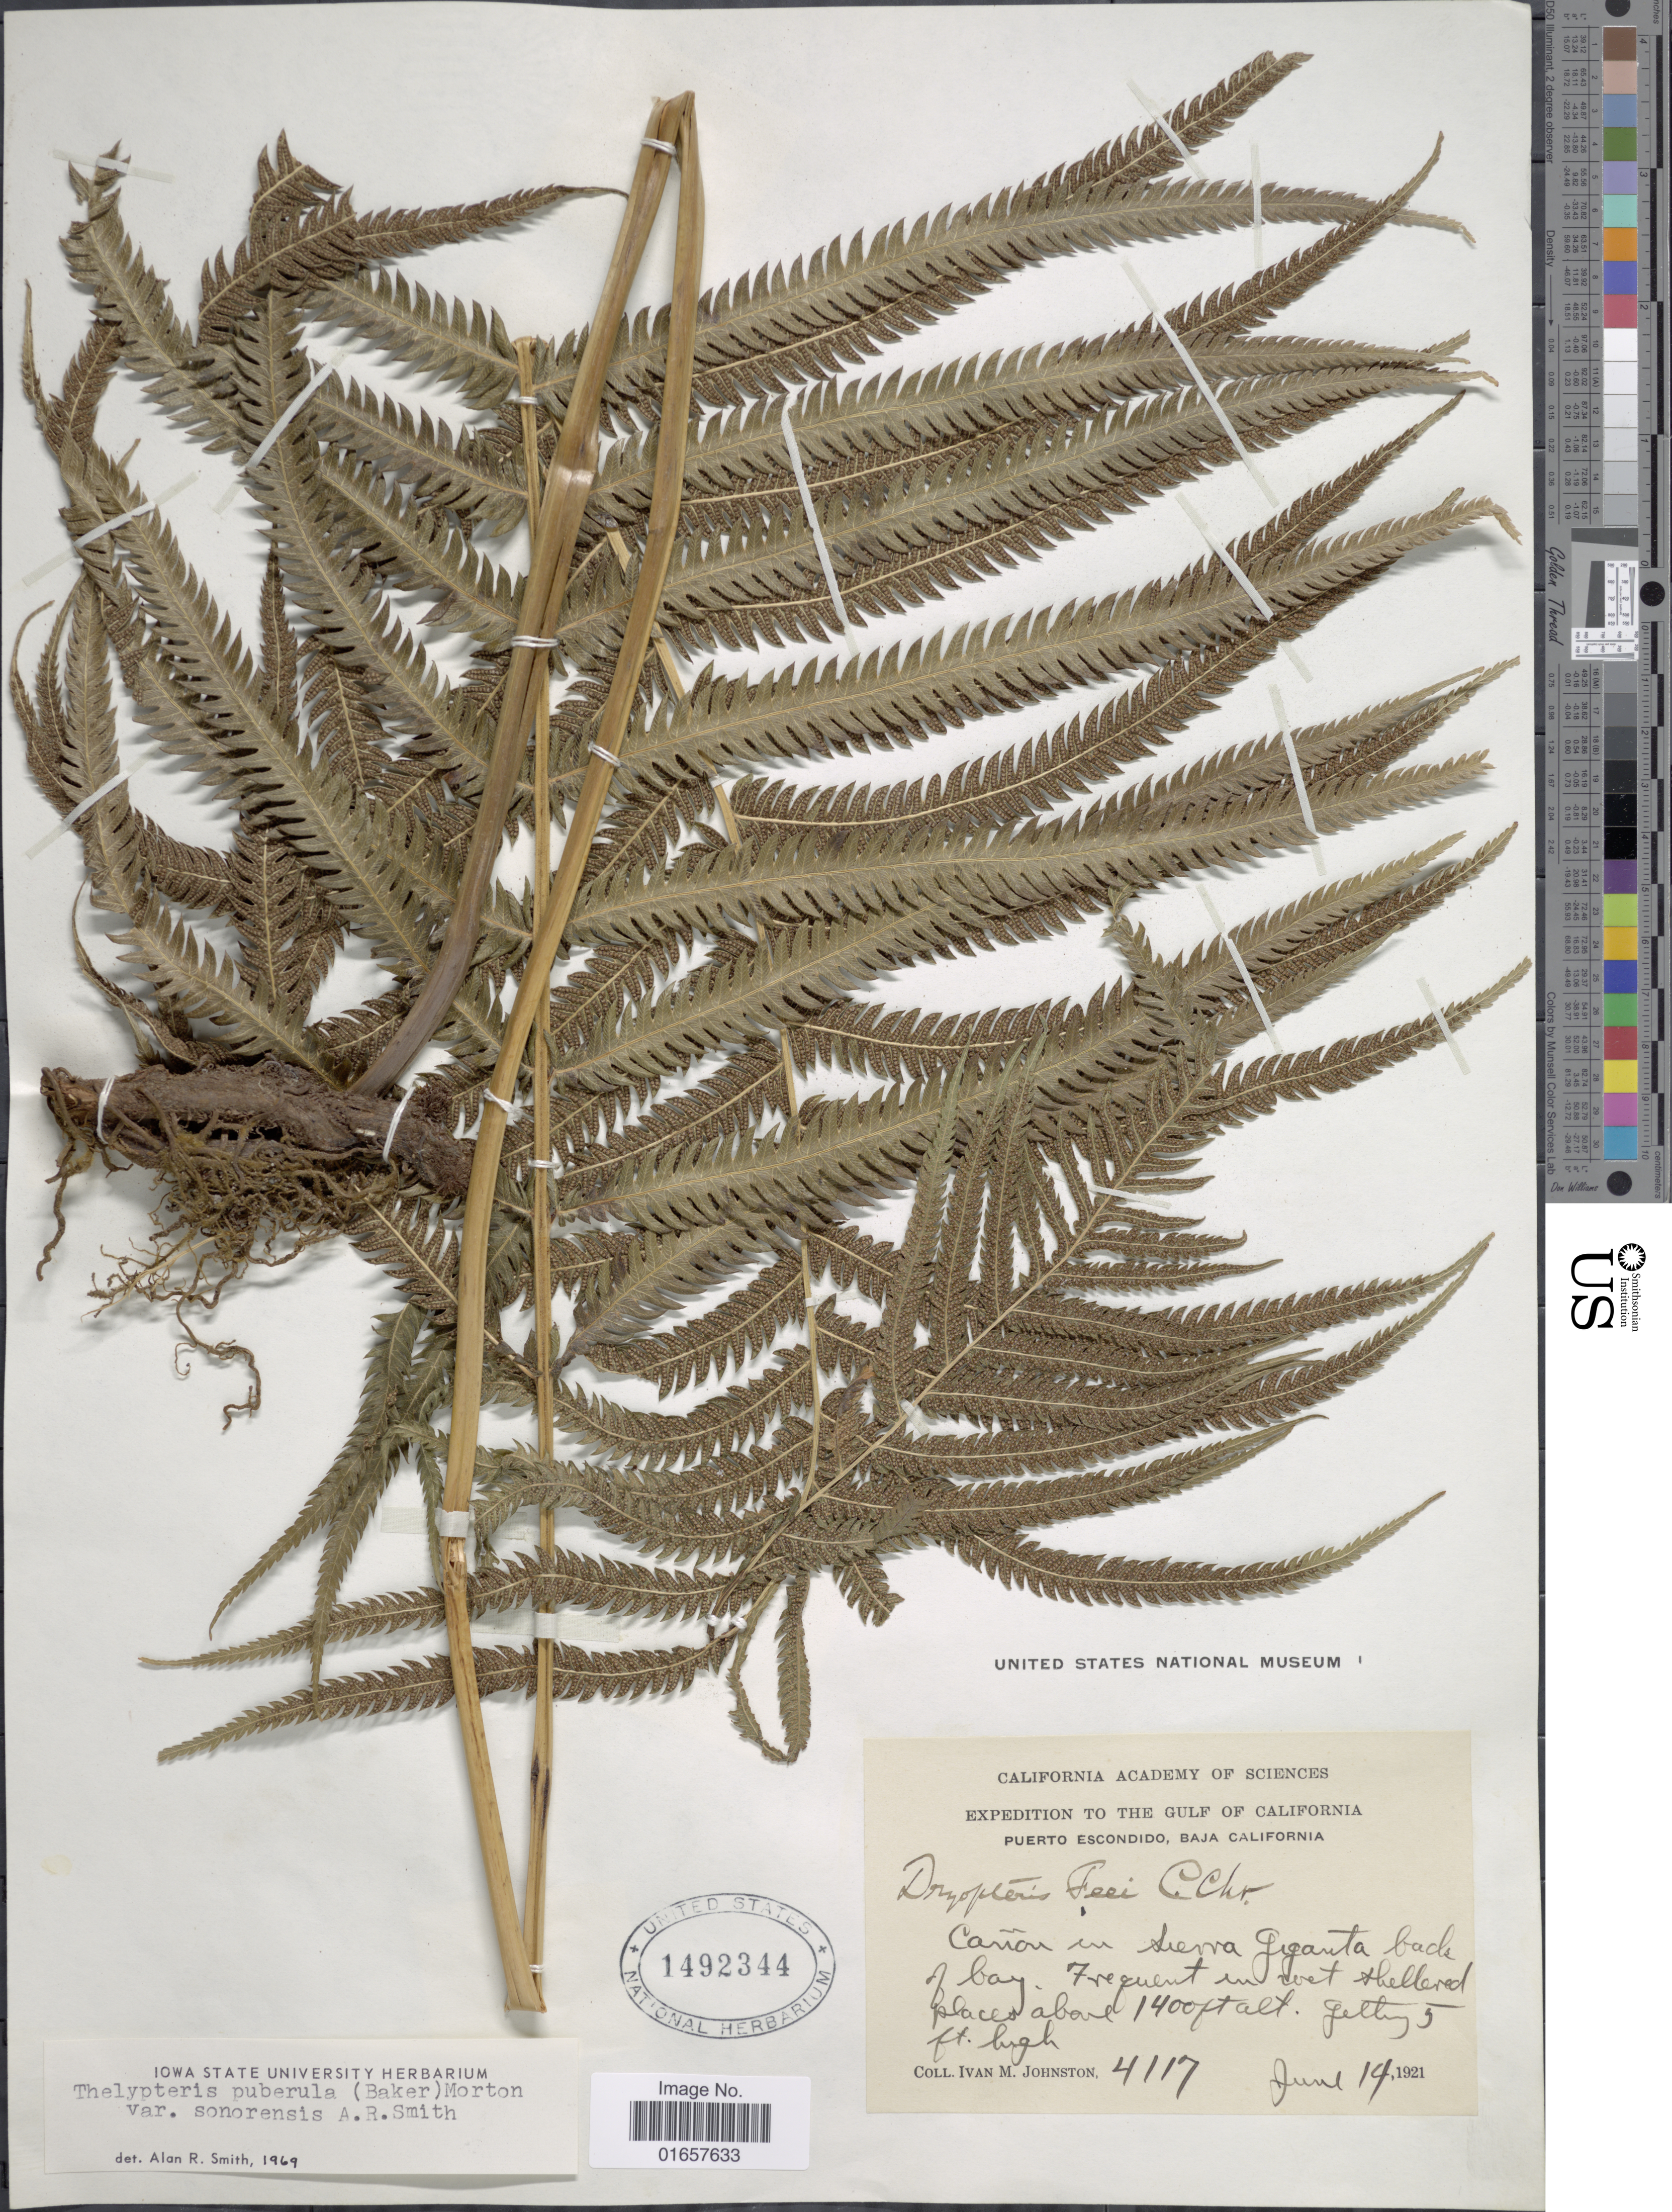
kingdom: Plantae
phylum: Tracheophyta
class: Polypodiopsida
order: Polypodiales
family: Thelypteridaceae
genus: Christella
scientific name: Christella puberula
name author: (Baker) Á. Löve & D. Löve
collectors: I.M. Johnston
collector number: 4117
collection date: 1921-06-14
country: Mexico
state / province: Baja California Sur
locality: The Gulf of California, Puerto Escondido. Cañon in Sierra Giganta back of bay. Frequent in wet shellered place above 1400 ft alt.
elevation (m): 427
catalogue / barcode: US 1492344